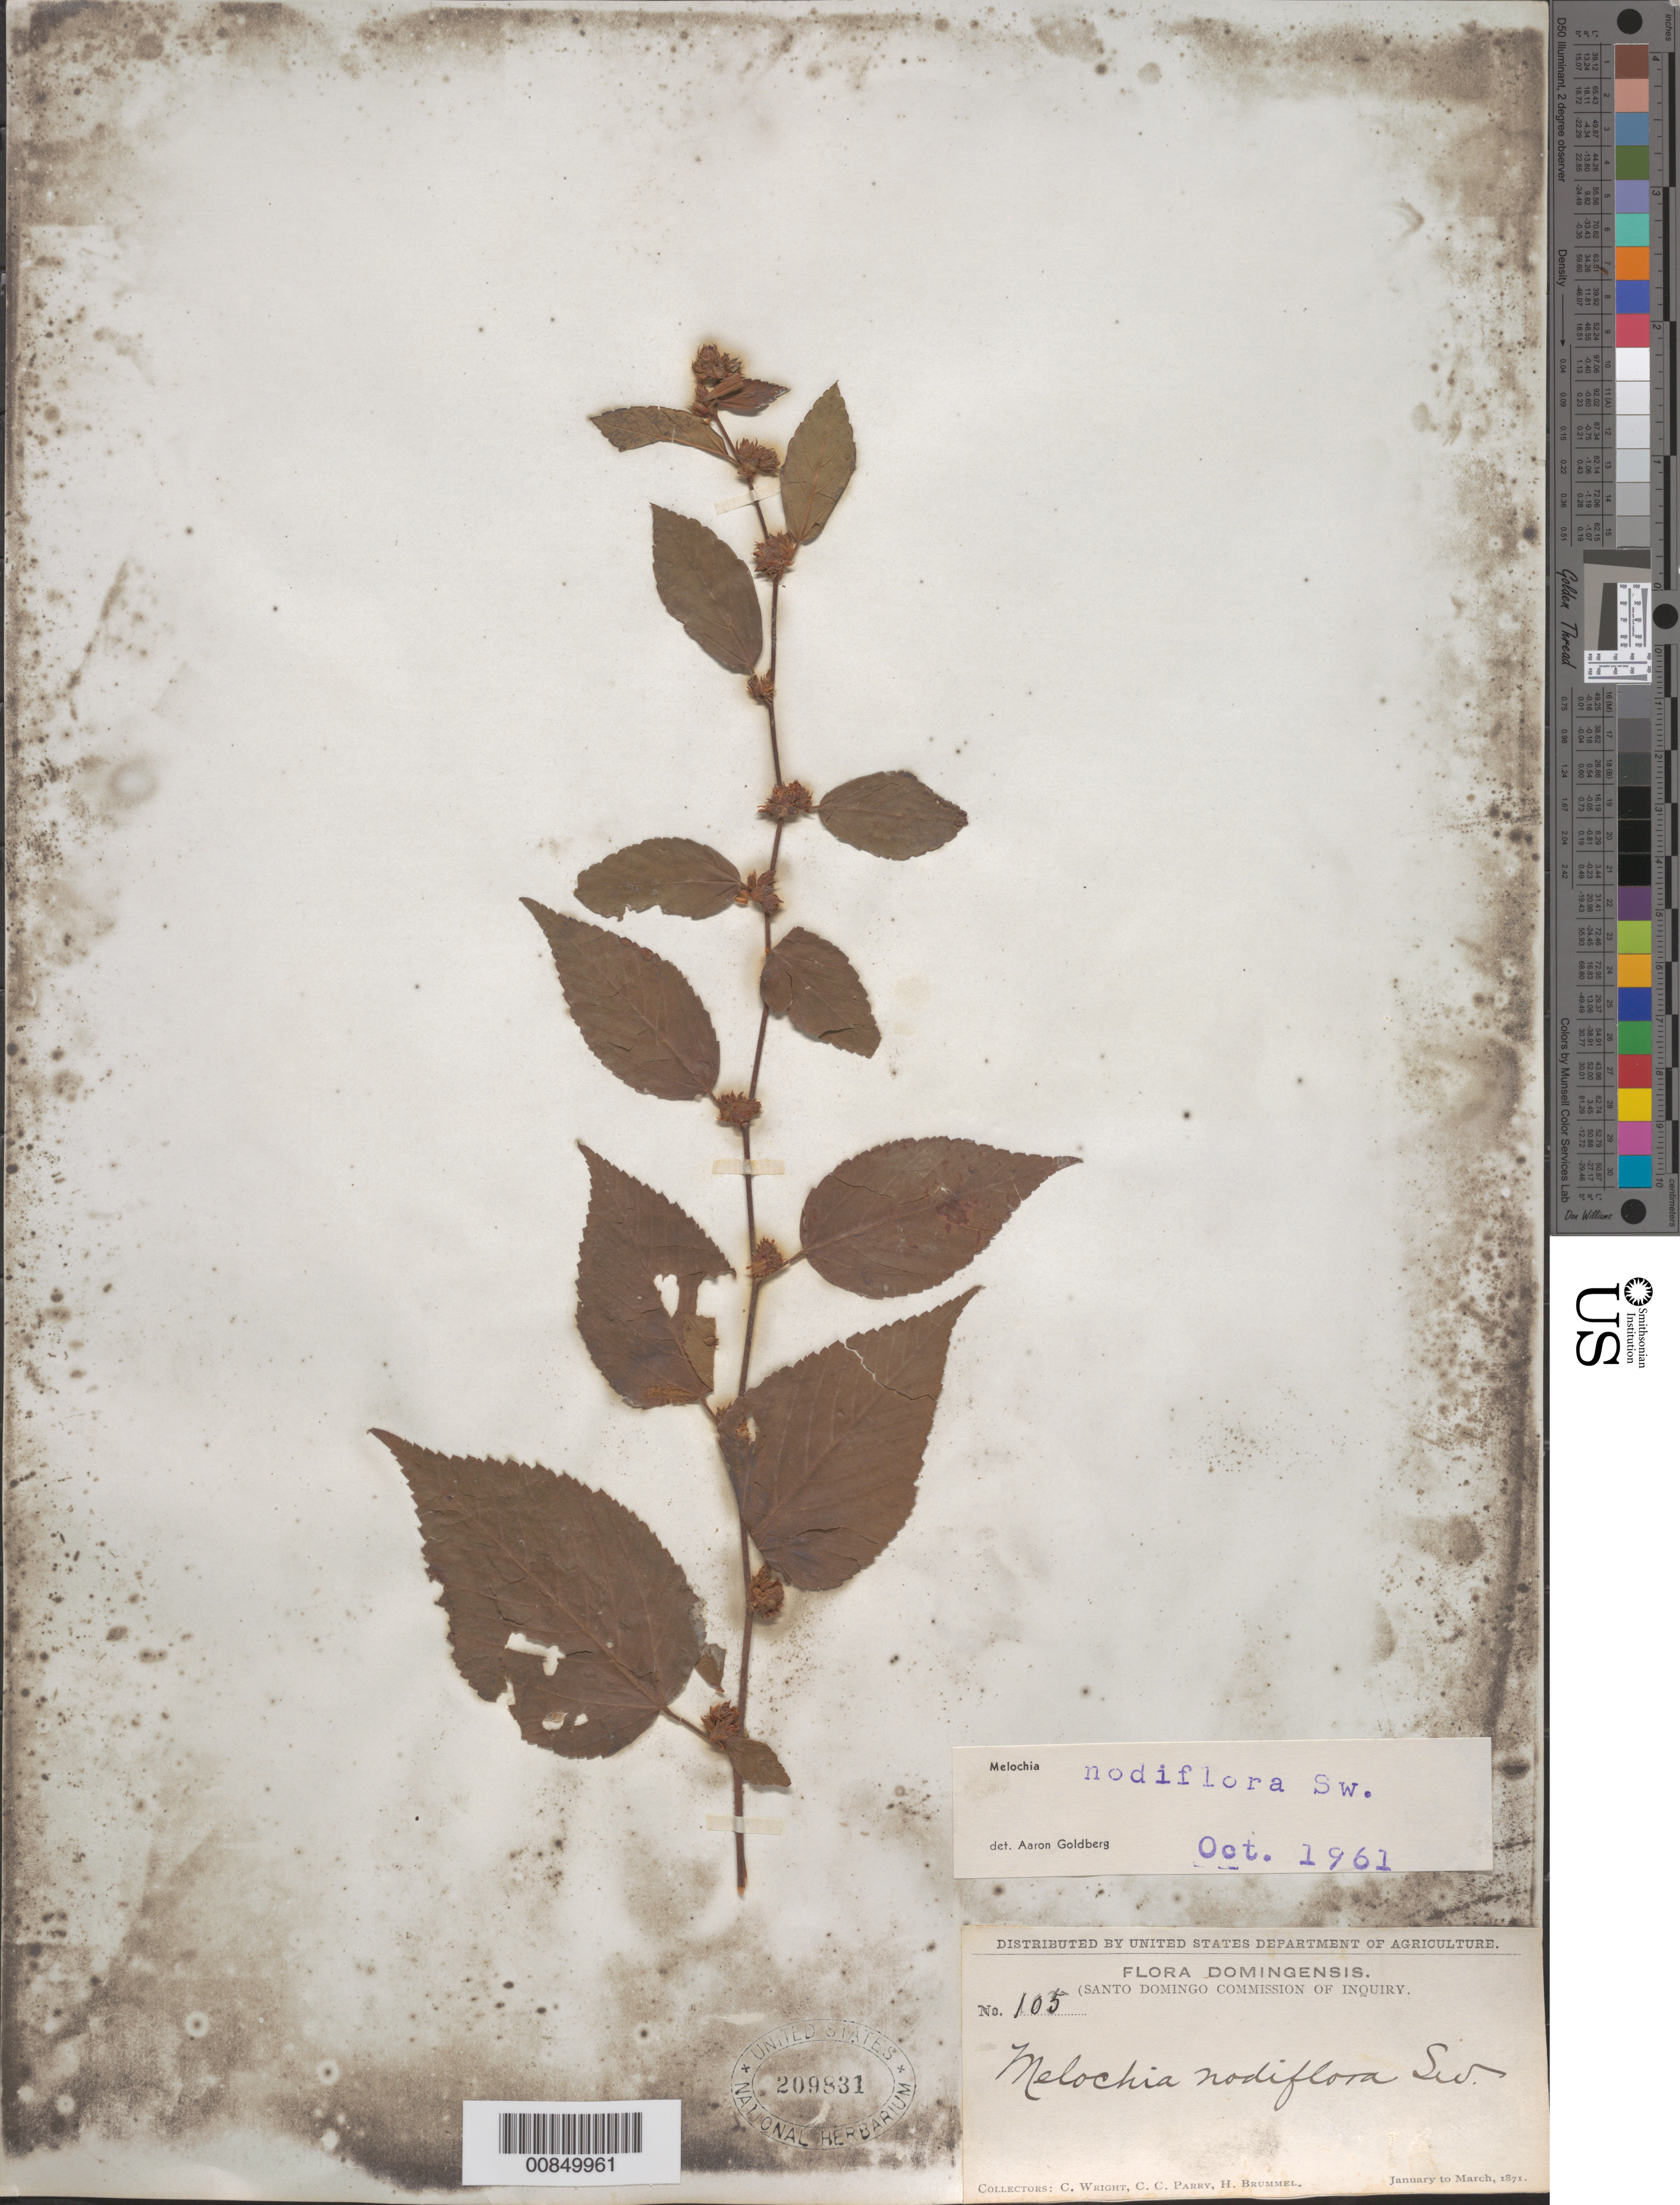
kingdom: Plantae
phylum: Tracheophyta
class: Magnoliopsida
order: Malvales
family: Malvaceae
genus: Melochia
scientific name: Melochia nodiflora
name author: Sw.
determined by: Goldberg, Aaron, (US), NMNH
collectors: C. Wright, C. C. Parry & H. Brummel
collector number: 105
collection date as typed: Jan 1871 to -- Mar 1871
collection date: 1871-01/1871-03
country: Dominican Republic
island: Hispaniola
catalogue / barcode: US 209831